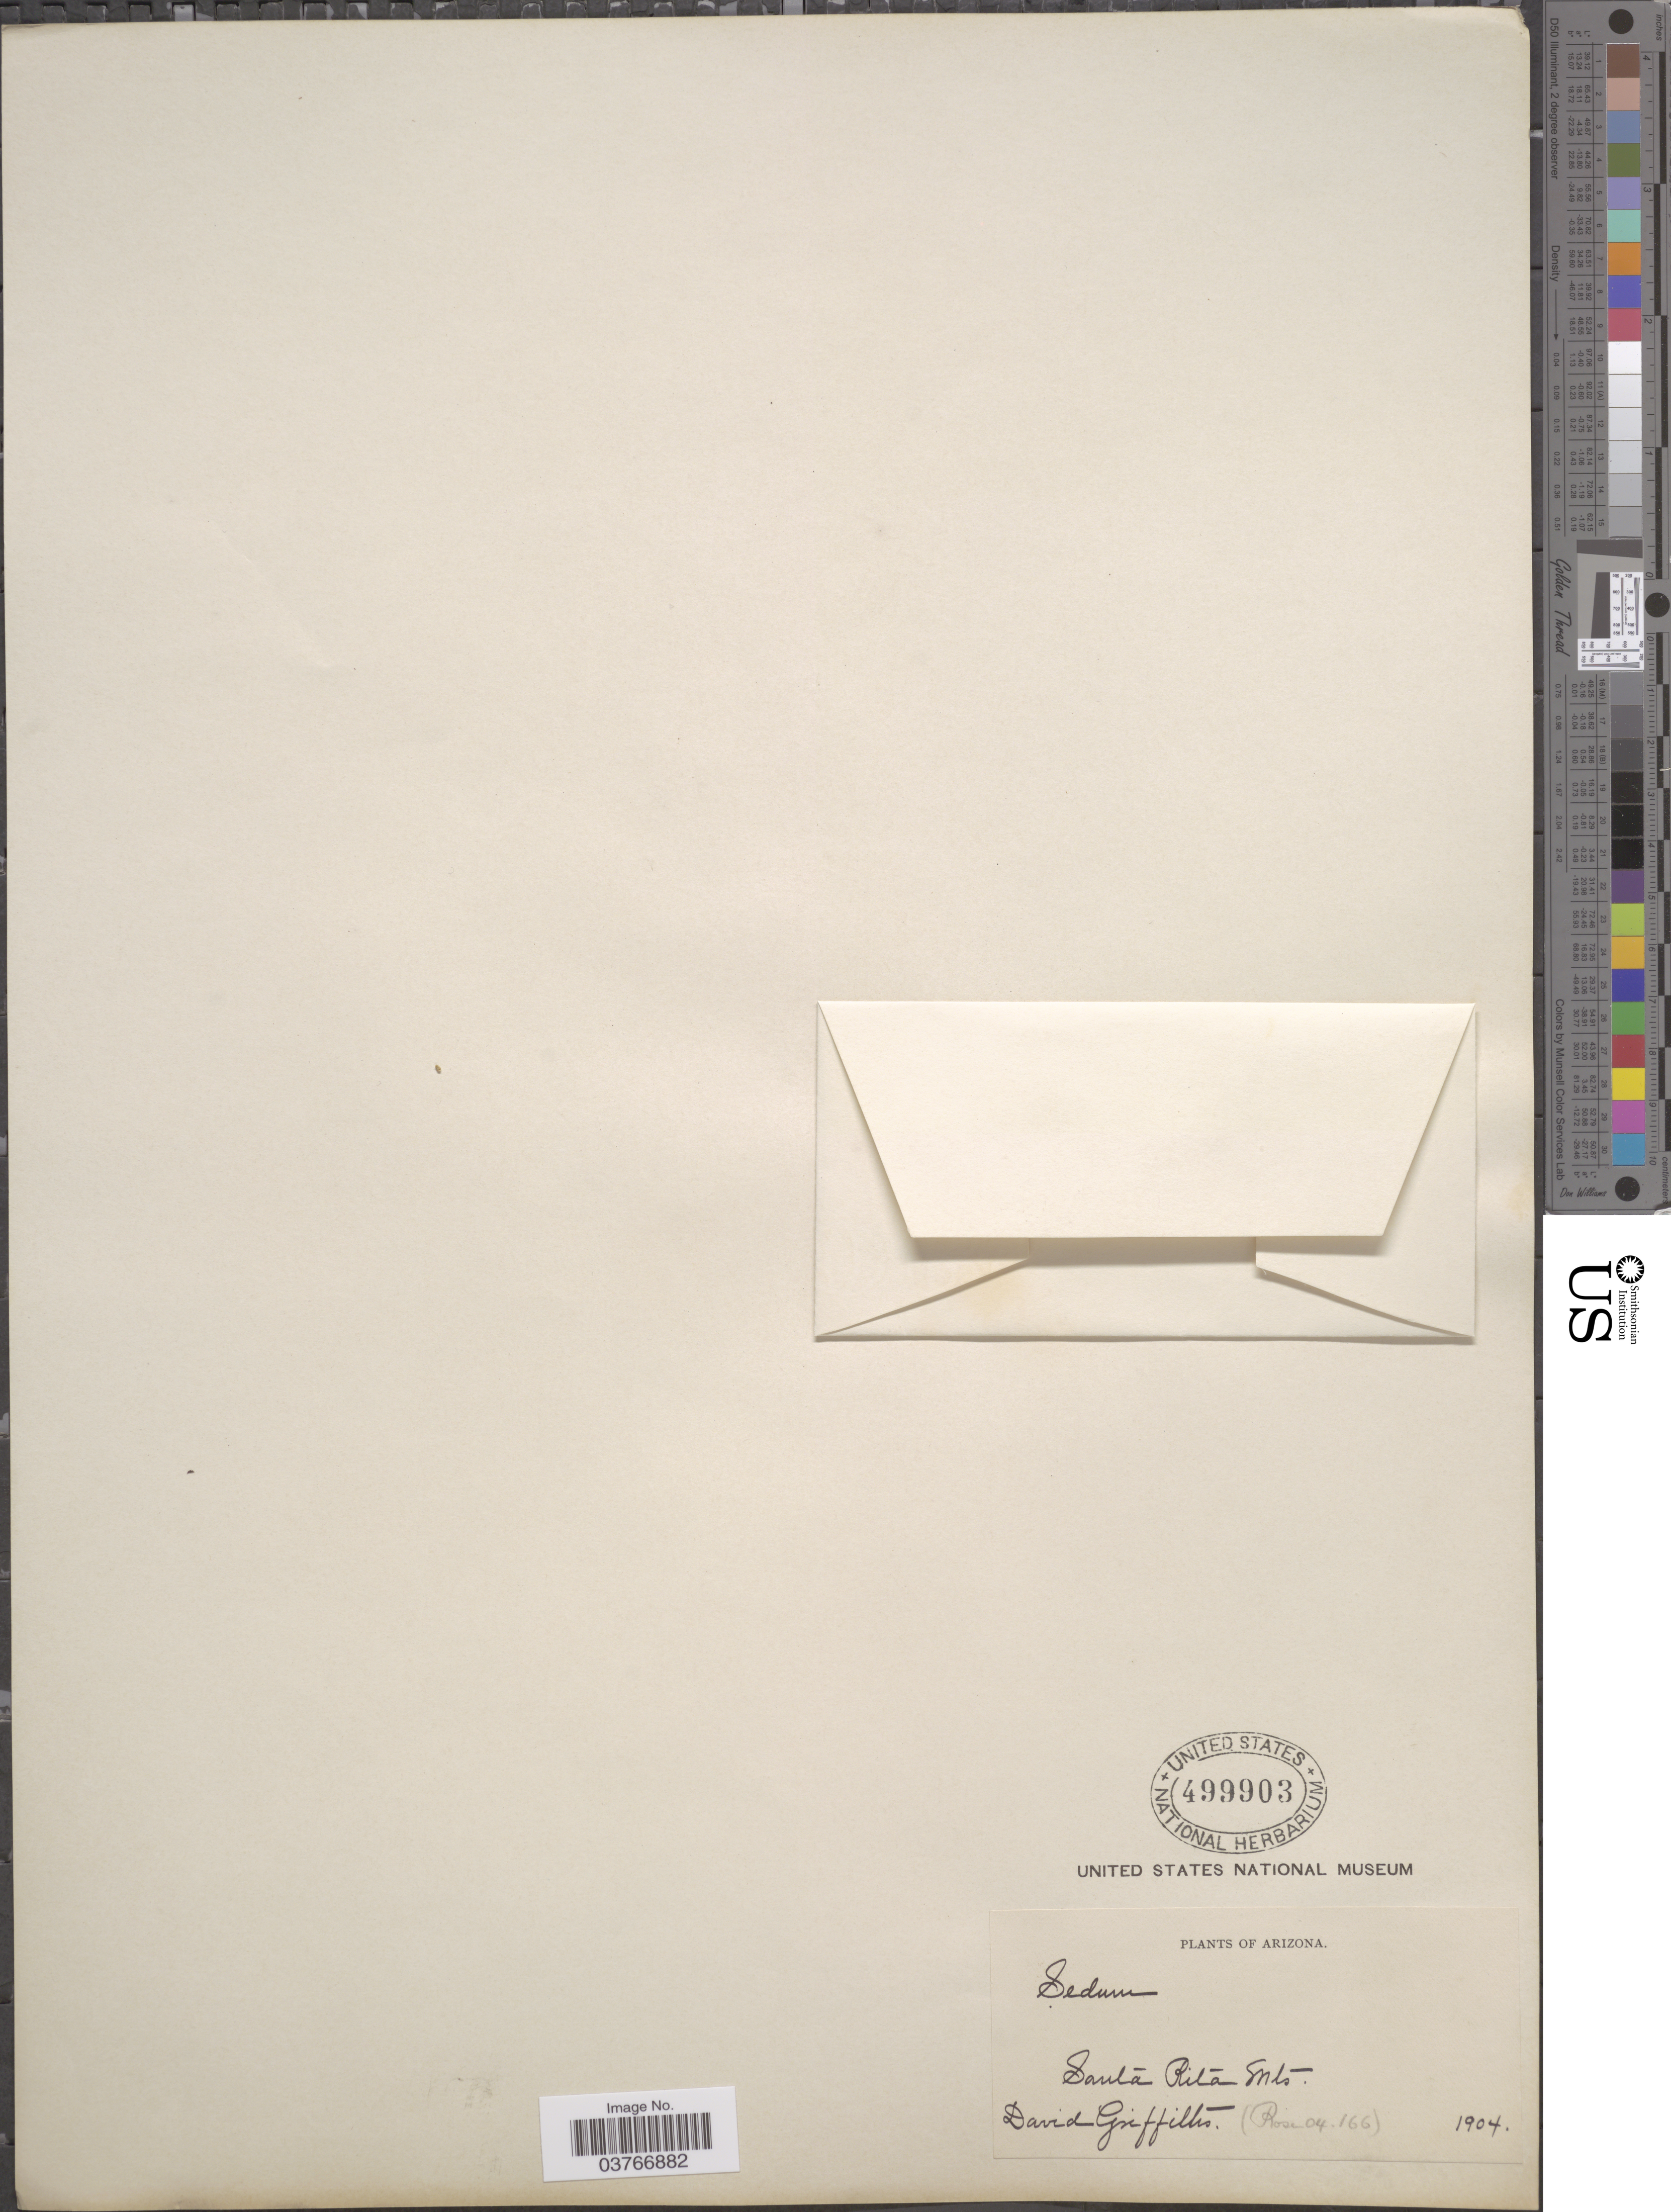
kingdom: Plantae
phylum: Tracheophyta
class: Magnoliopsida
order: Saxifragales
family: Crassulaceae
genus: Sedum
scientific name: Sedum sp.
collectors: D. Griffiths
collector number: Rose04166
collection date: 1904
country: United States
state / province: Arizona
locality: Santa Rita Mts.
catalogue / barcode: US 499903